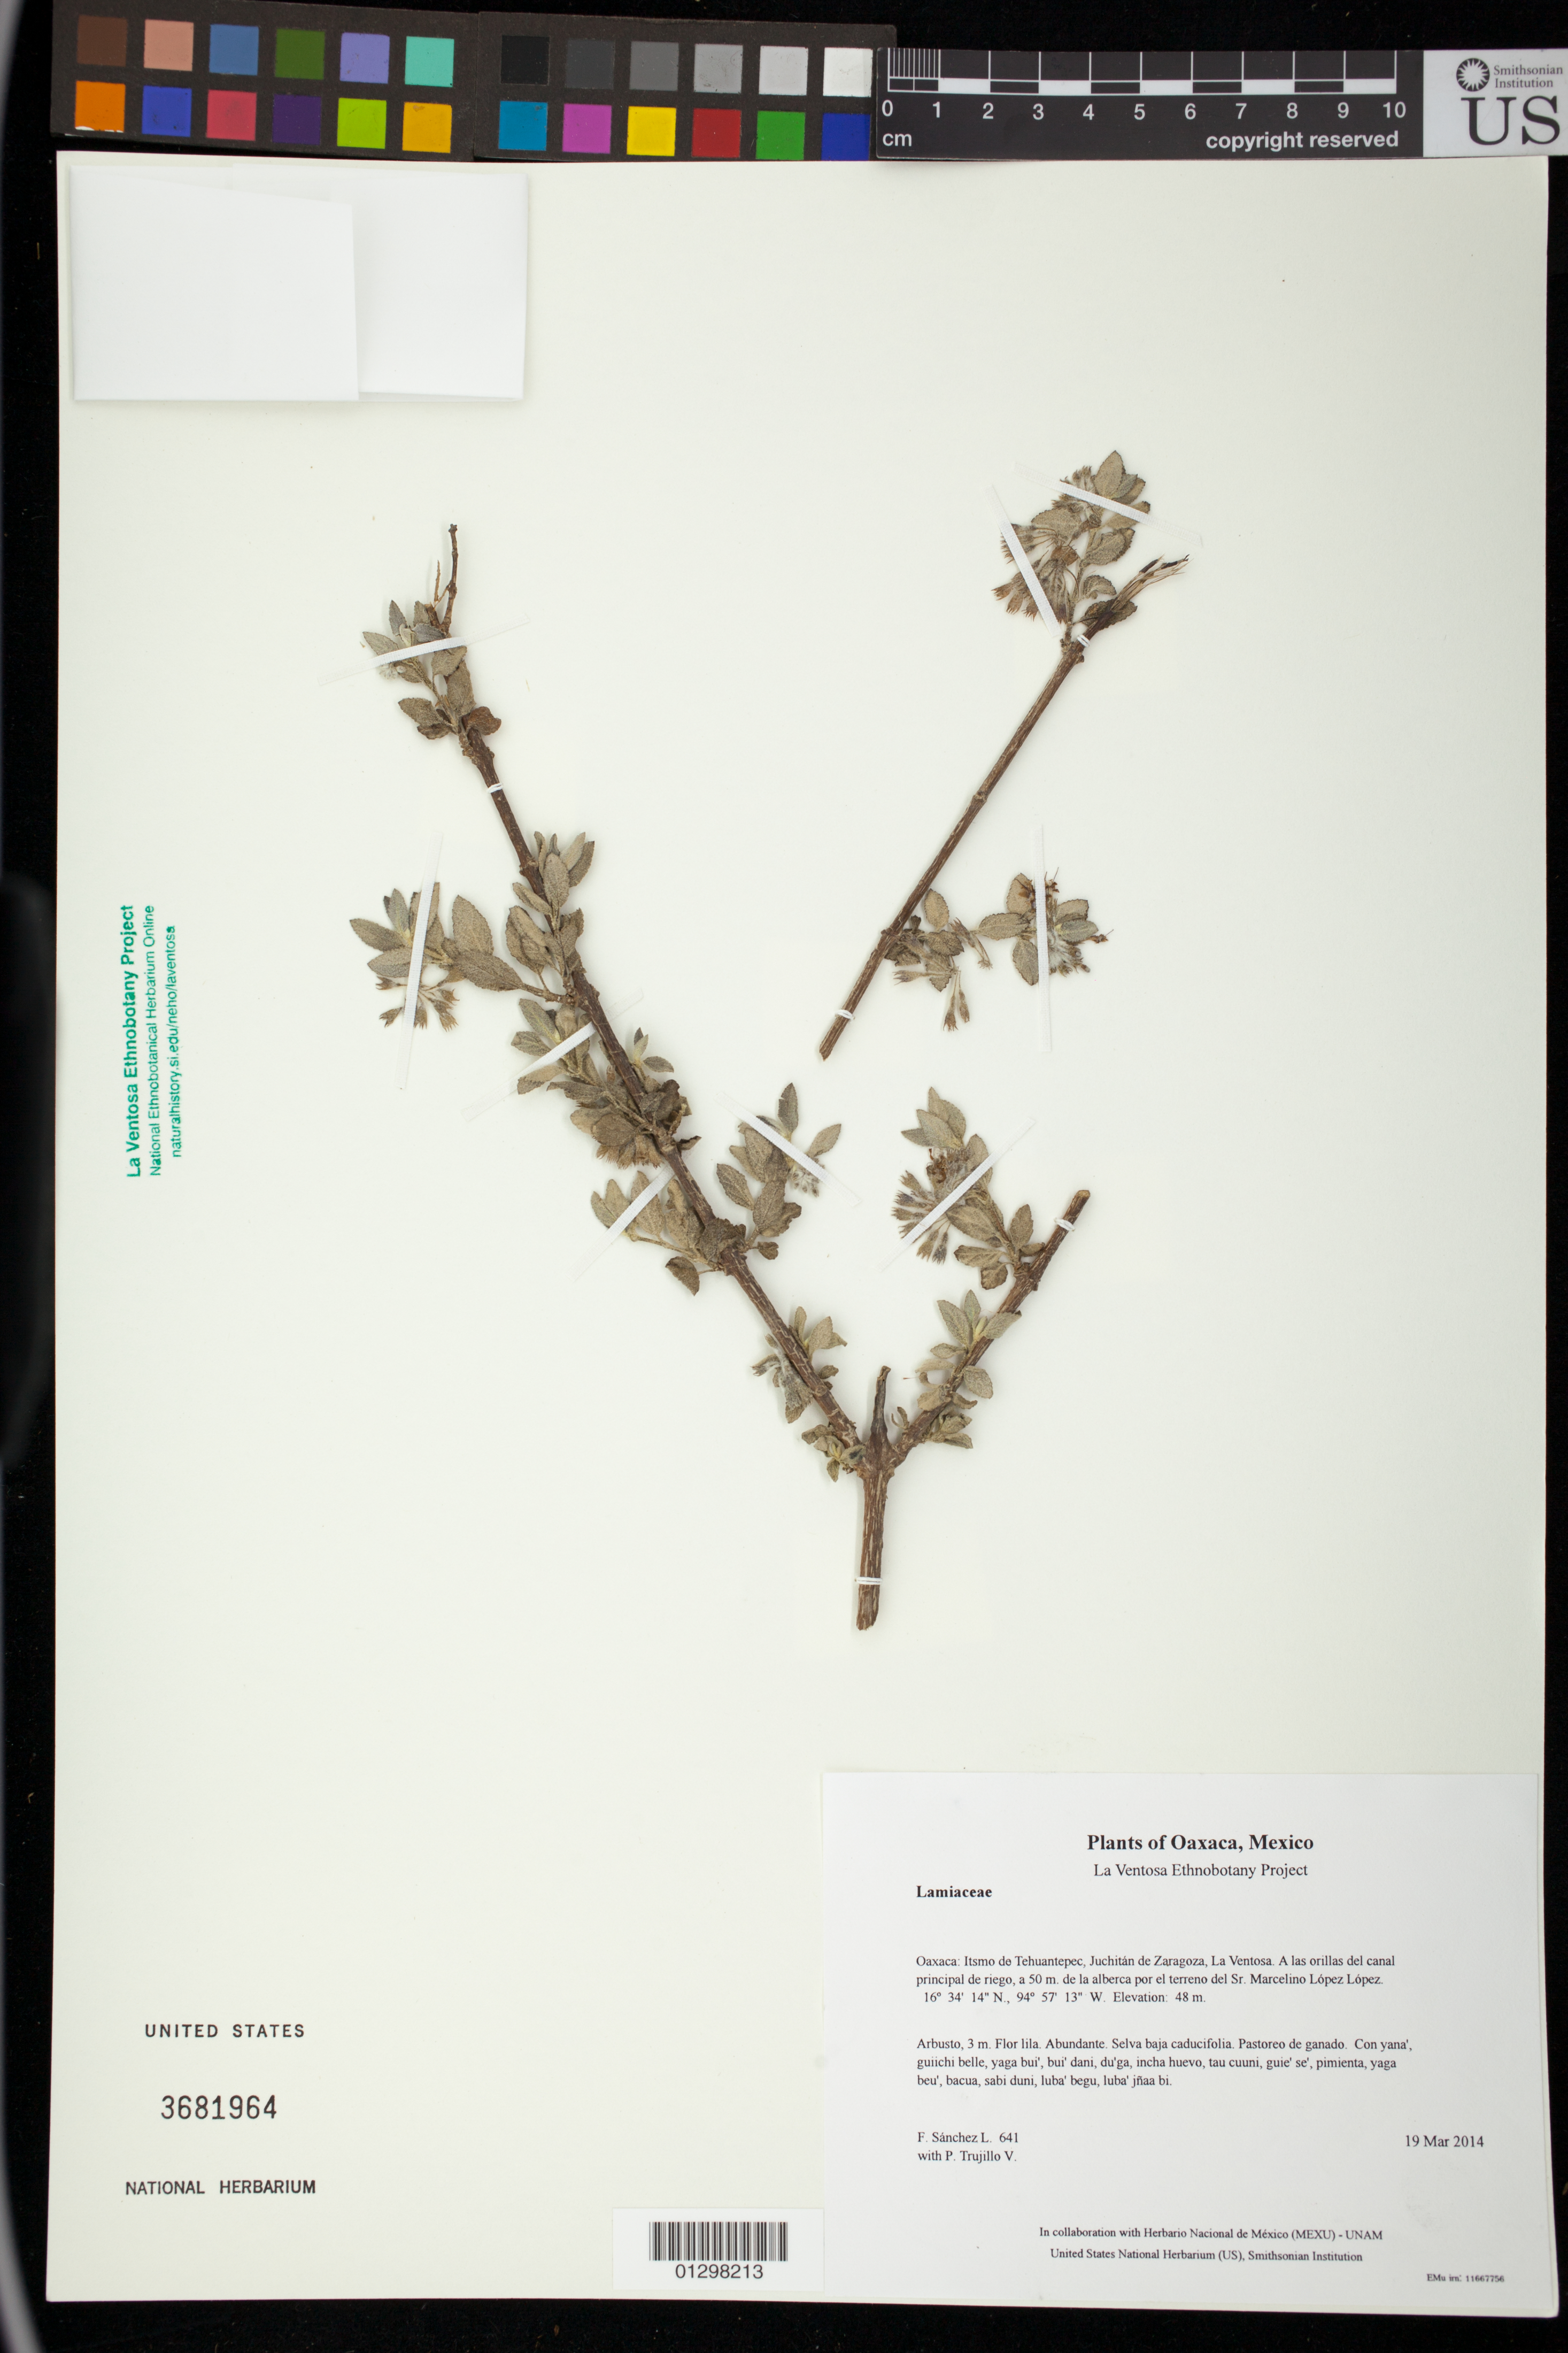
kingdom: Plantae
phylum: Tracheophyta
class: Magnoliopsida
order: Lamiales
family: Lamiaceae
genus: Condea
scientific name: Condea tomentosa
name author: (Poit.) Harley & J.F.B. Pastore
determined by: Strong, Mark T., (BOT), Smithsonian Institution - National Museum of Natural History (UNITED STATES)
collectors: F. Sánchez L. & P. Trujillo V.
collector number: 641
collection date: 2014-03-19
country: Mexico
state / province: Oaxaca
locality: Itsmo de Tehuantepec, Juchitán de Zaragoza, La Ventosa. A las orillas del canal principal de riego, a 50 m. de la alberca por el terreno del Sr. Marcelino López López.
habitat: Selva baja caducifolia. Pastoreo de ganado.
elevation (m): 48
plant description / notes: MEXU, SERO, US; Yaga bandaga. 3 m. Guie' lila. Stale.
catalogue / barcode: US 3681964